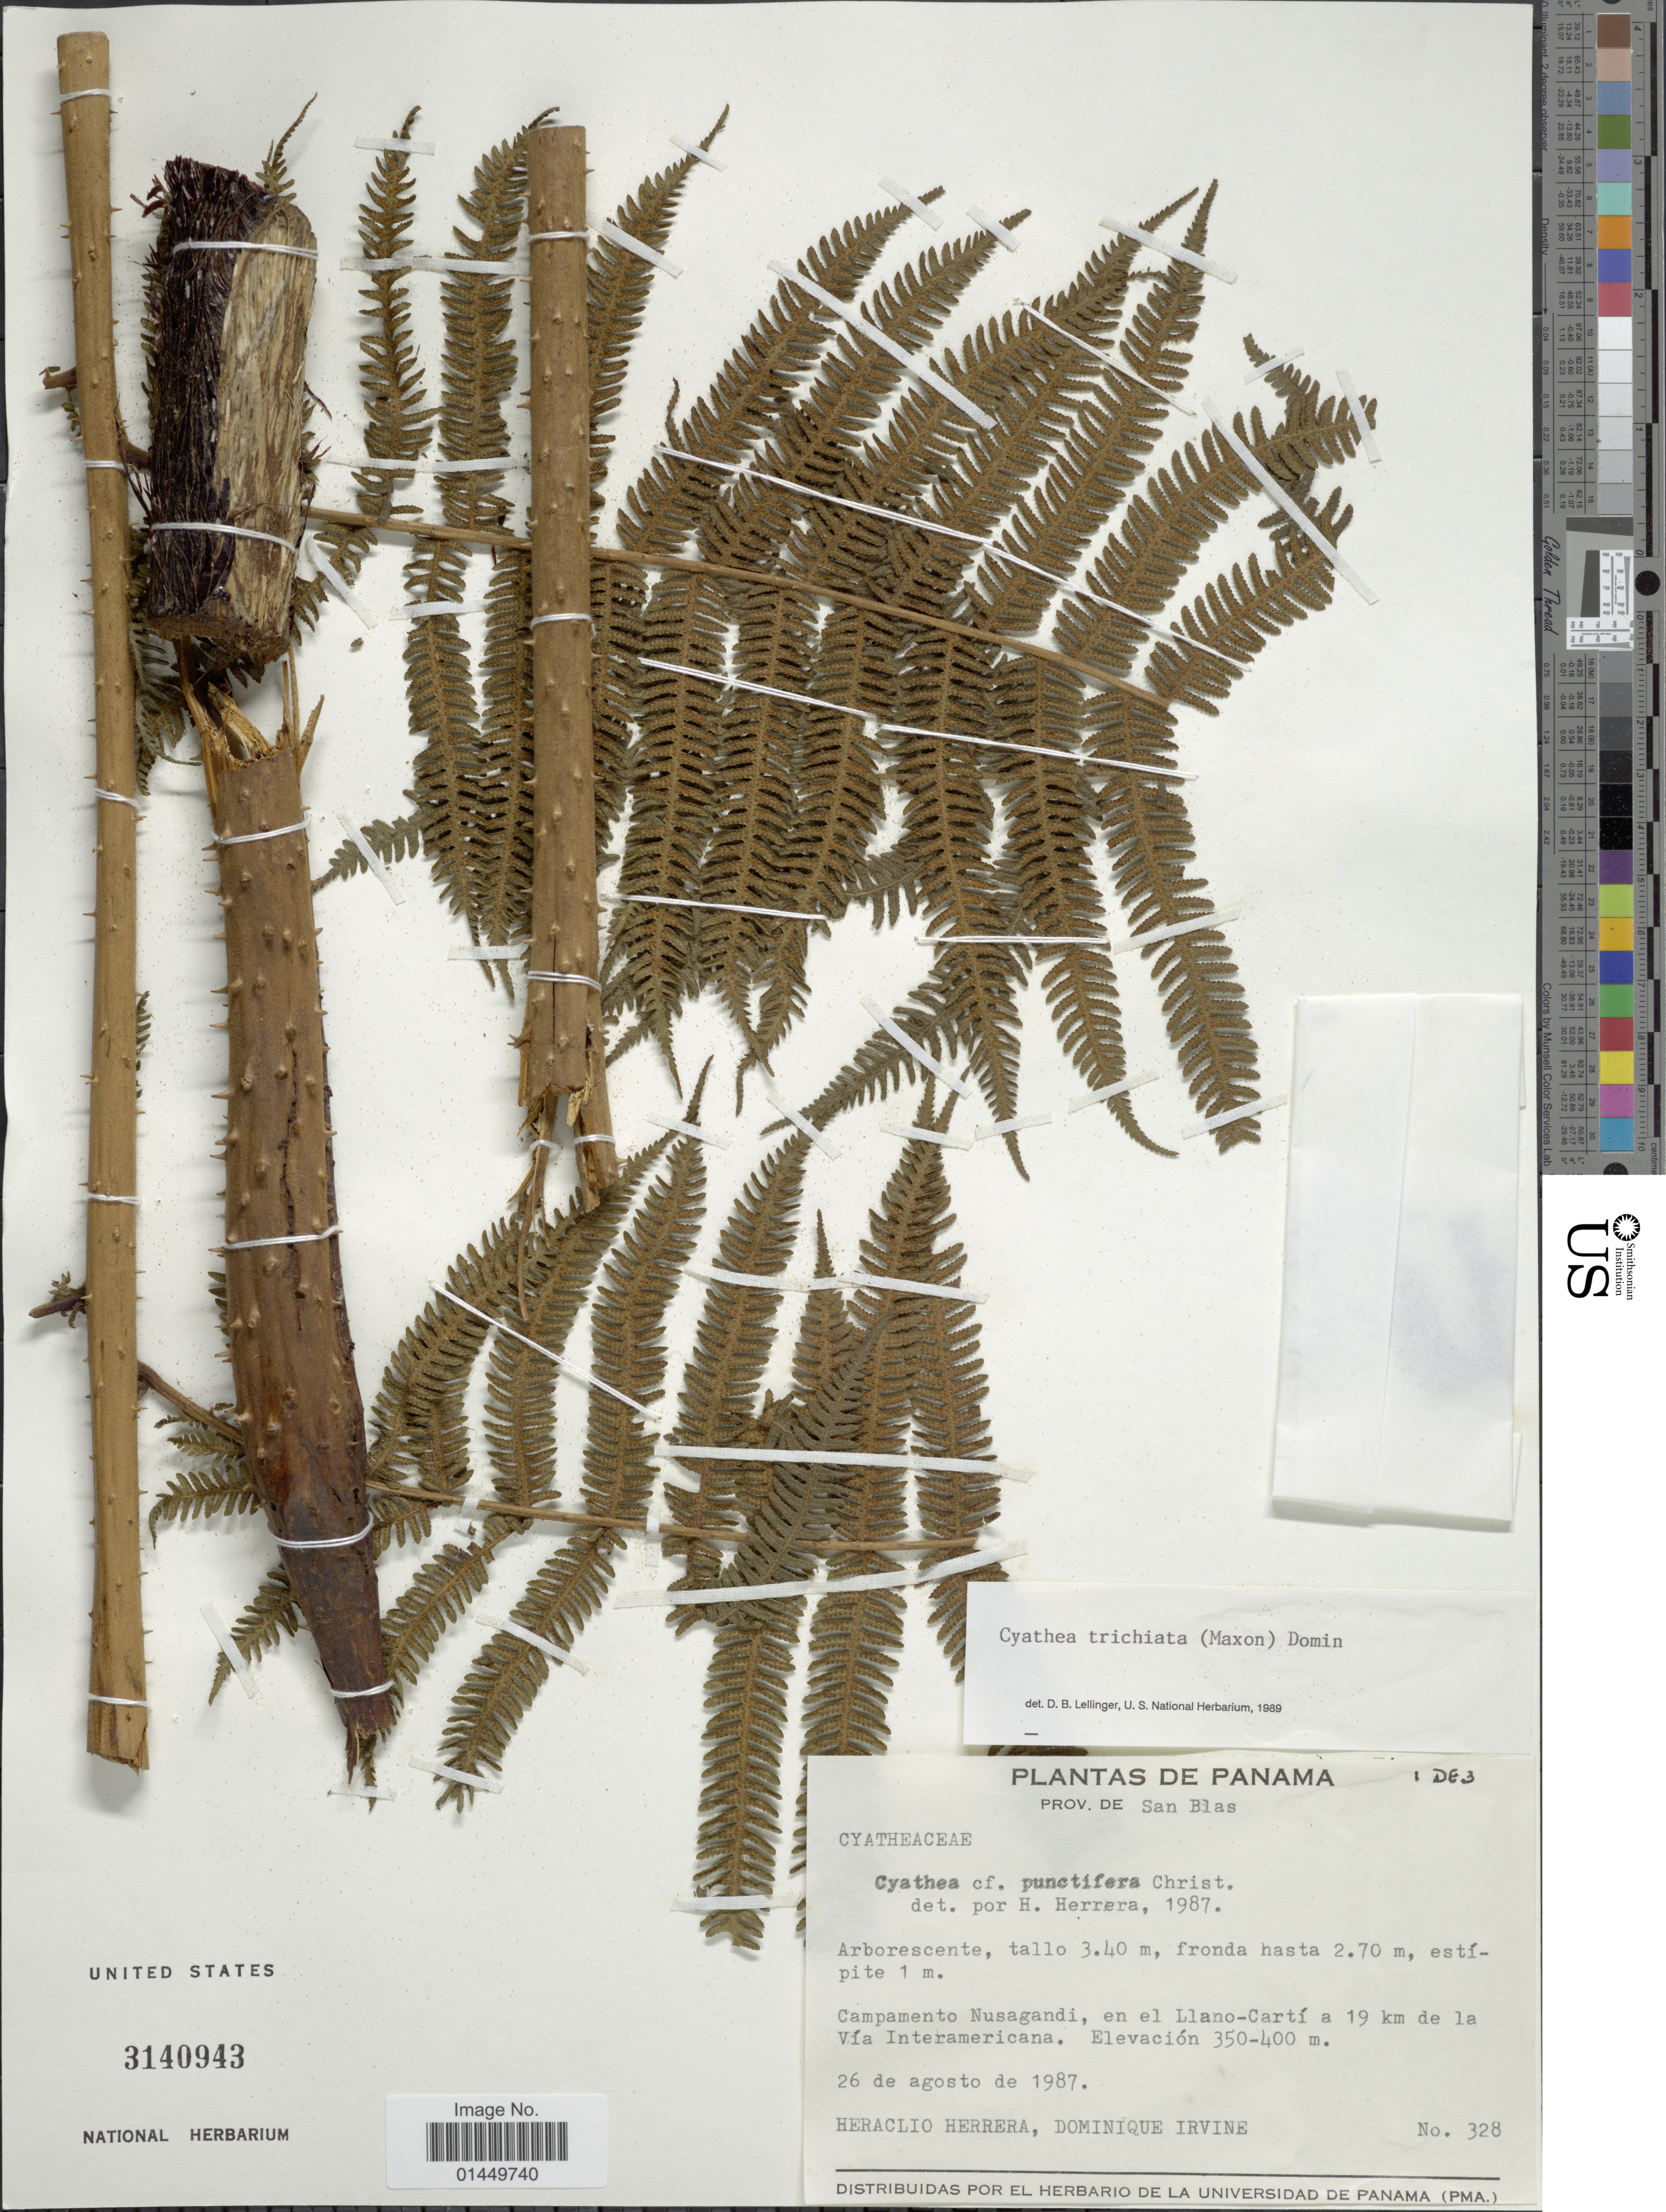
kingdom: Plantae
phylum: Tracheophyta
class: Polypodiopsida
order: Cyatheales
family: Cyatheaceae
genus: Cyathea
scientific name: Cyathea trichiata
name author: (Maxon) Domin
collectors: H. Herrera & D. Irvine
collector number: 328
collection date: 1987-08-26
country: Panama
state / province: Kuna Yala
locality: Prov. de San Blas, Campamento Nusagandi, en el Llano-Carti, a 19 km de la Via Interamericana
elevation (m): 350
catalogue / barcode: US 3140943